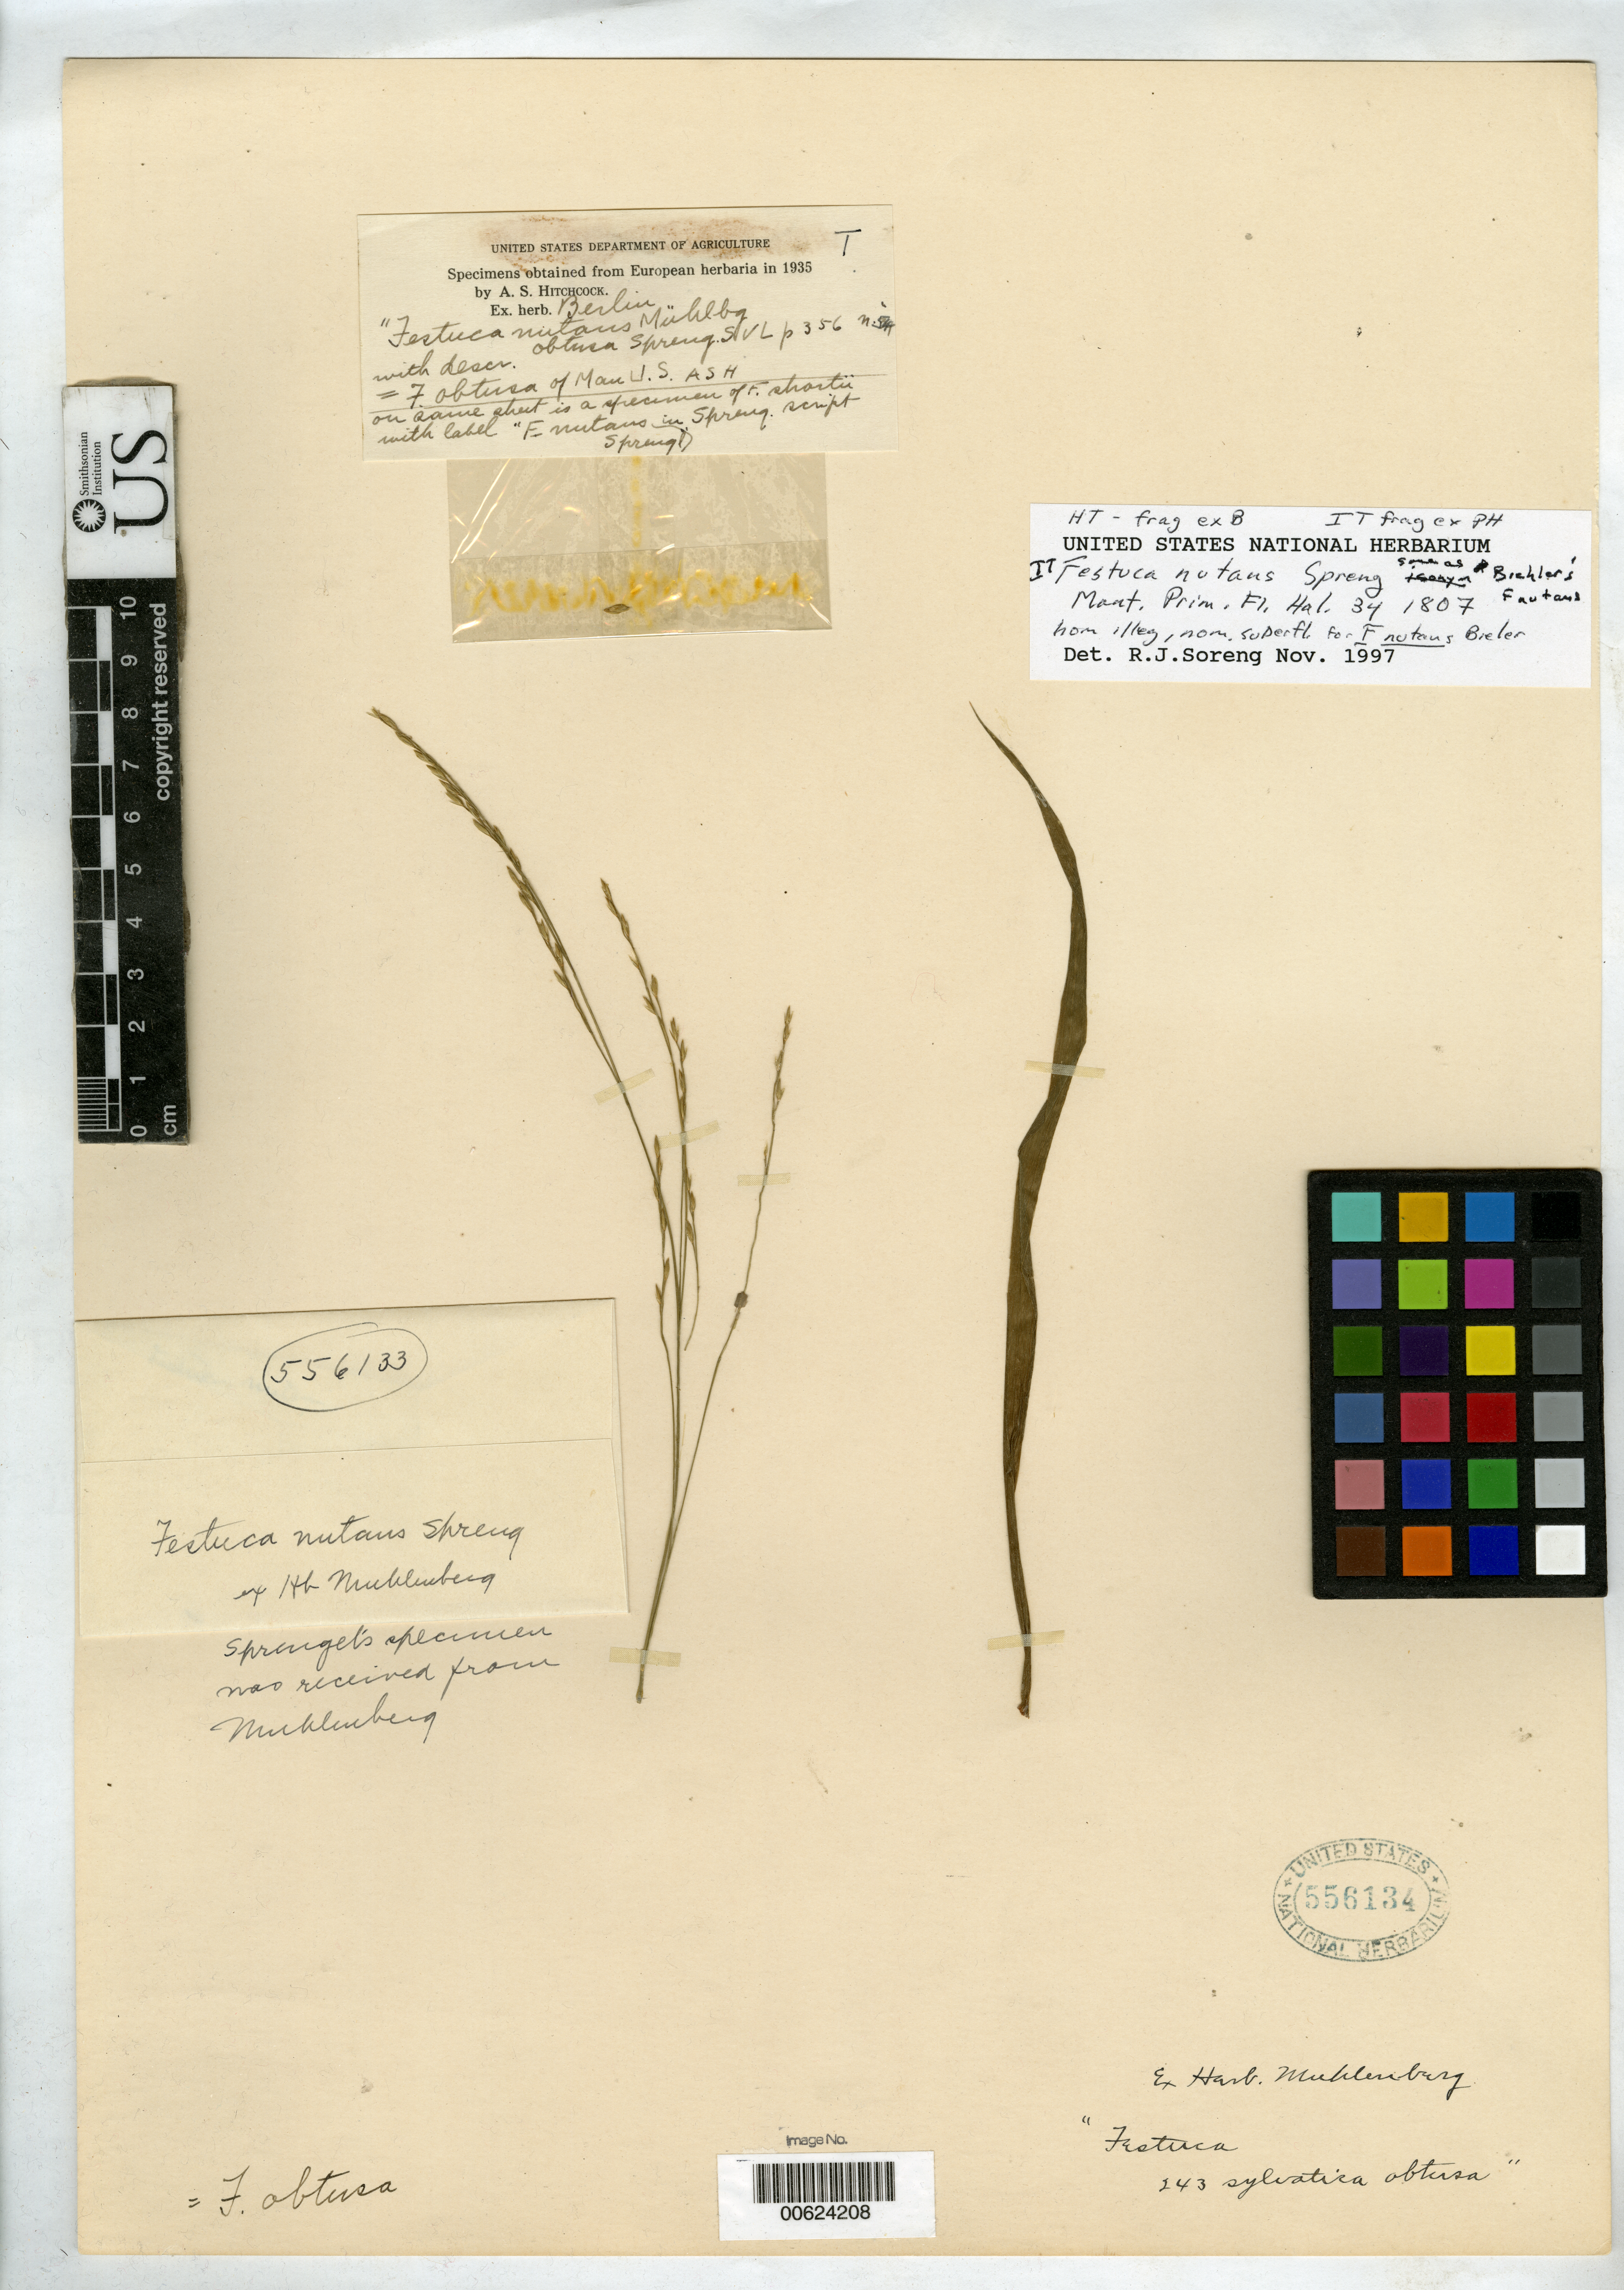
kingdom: Plantae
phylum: Tracheophyta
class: Liliopsida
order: Poales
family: Poaceae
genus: Festuca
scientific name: Festuca nutans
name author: Spreng.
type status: Isotype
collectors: ex herb. Muhlenberg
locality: North America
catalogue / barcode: US 556134